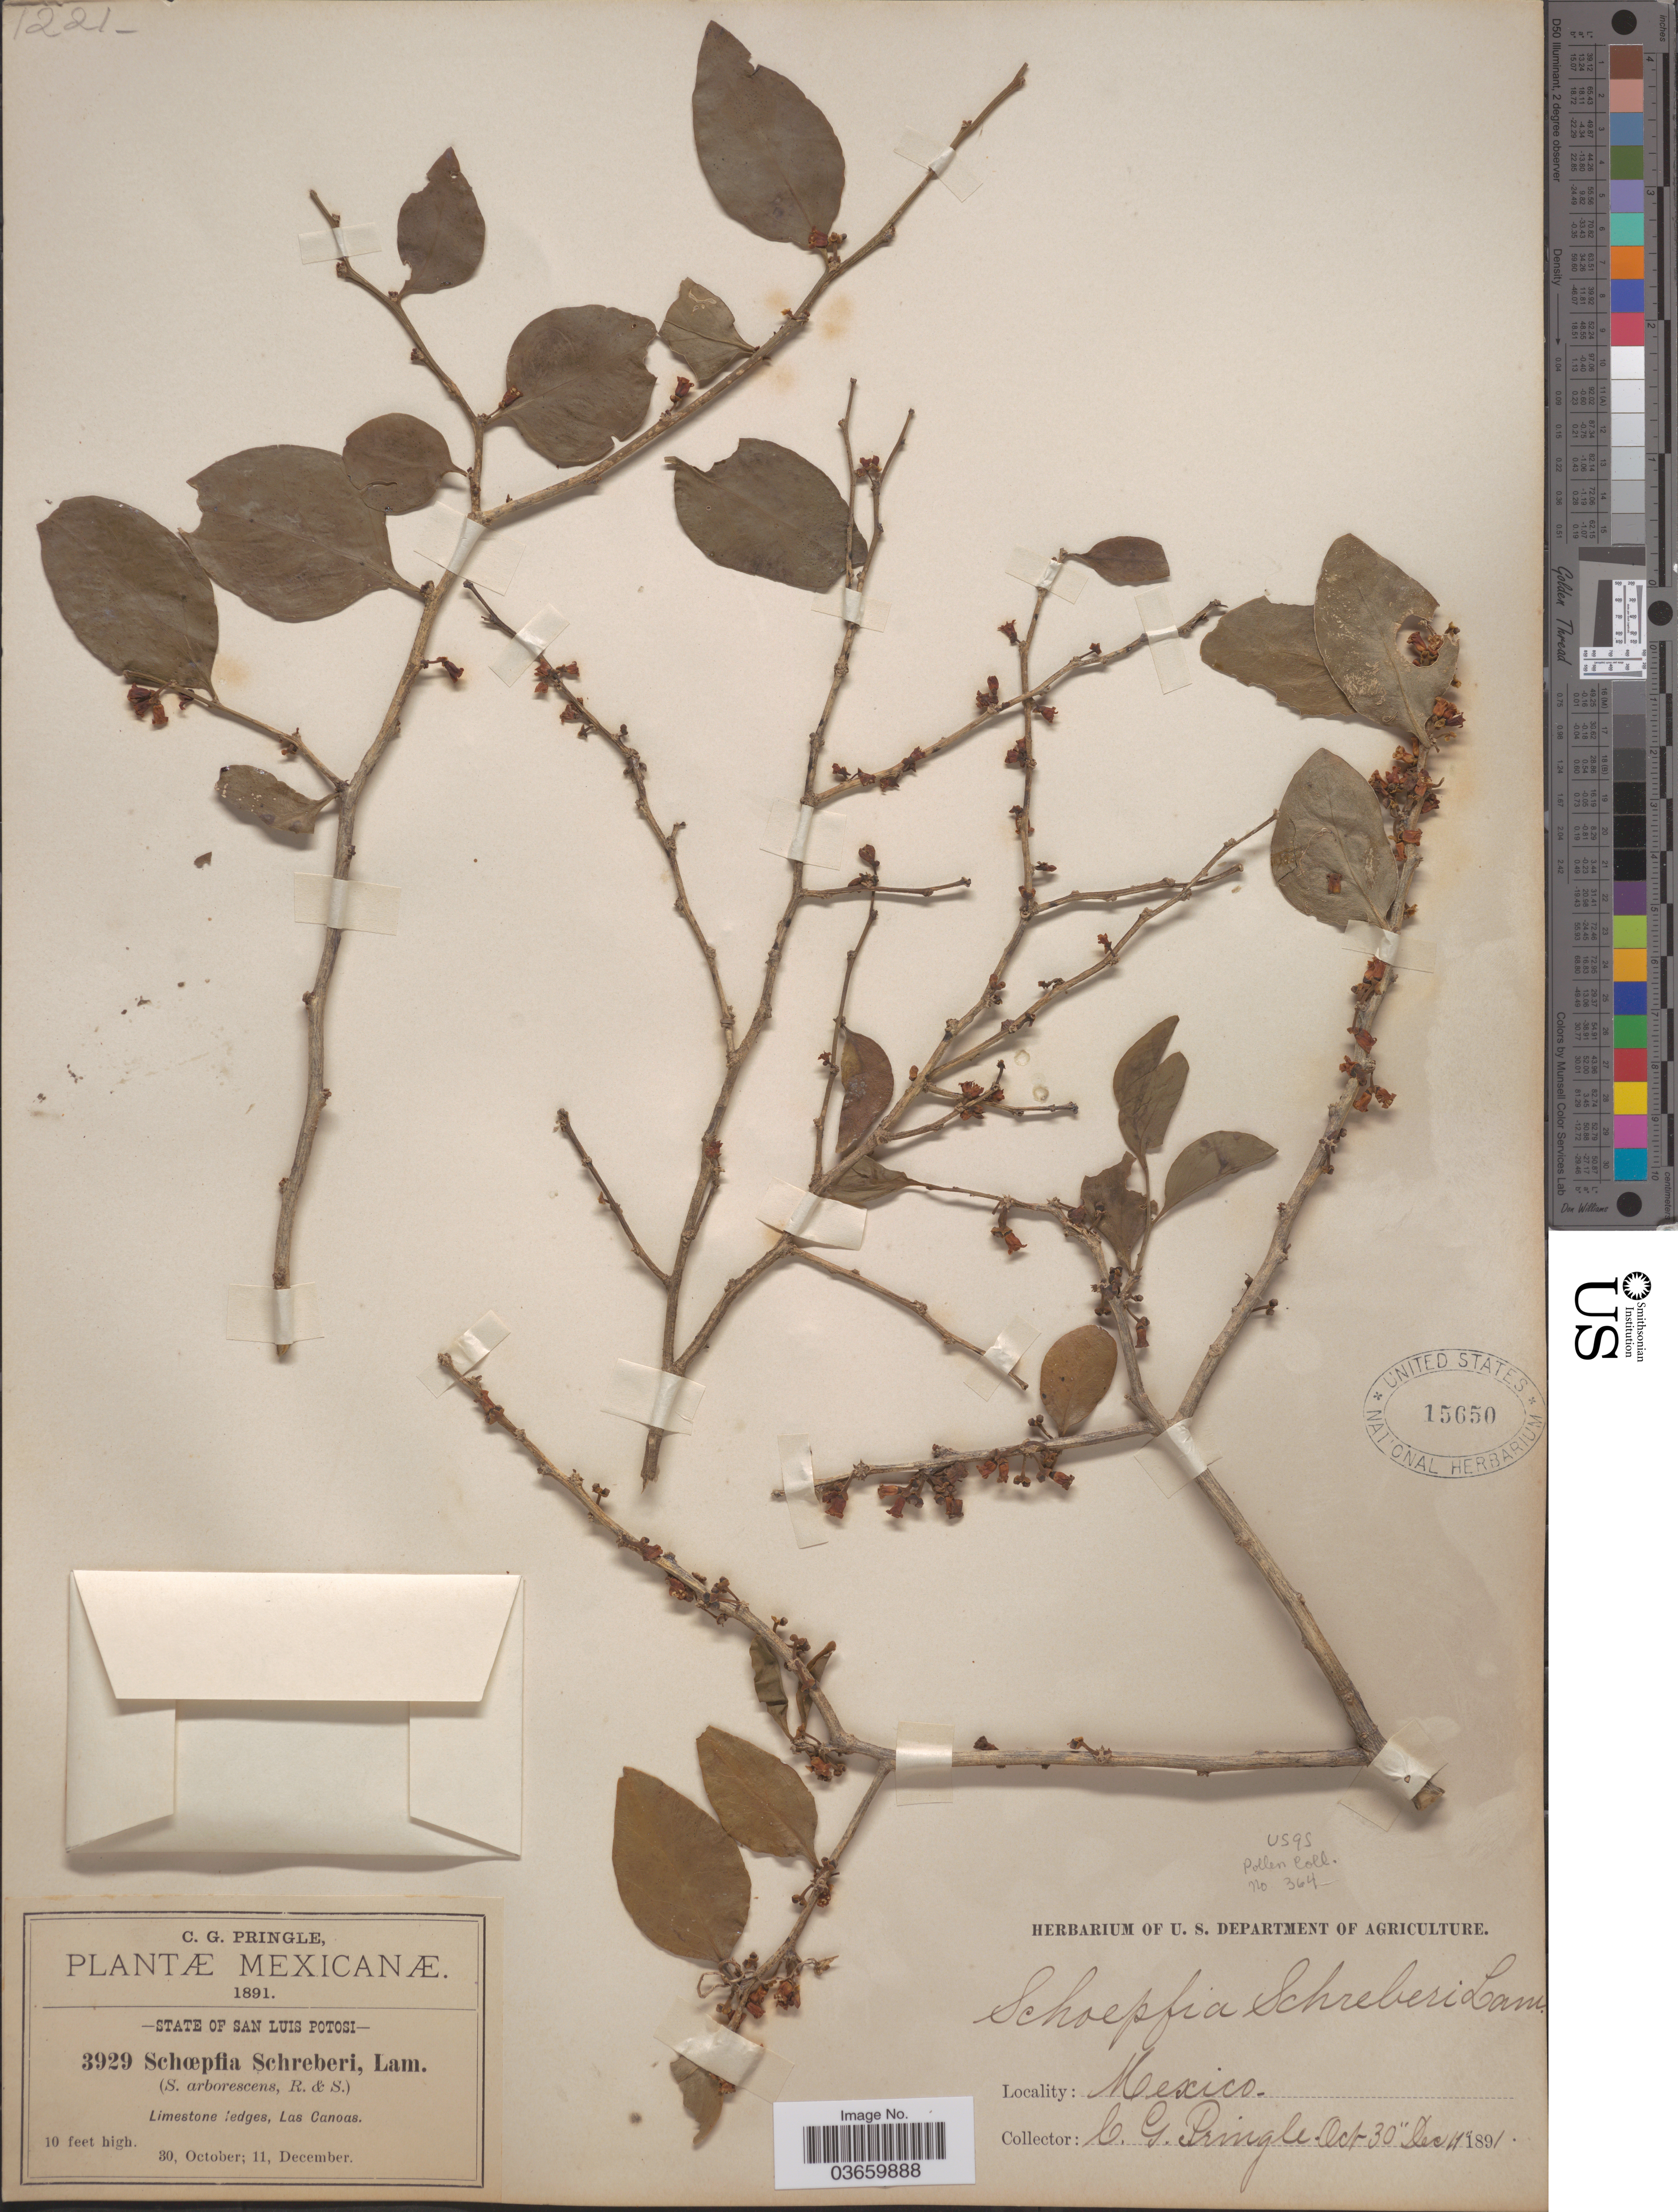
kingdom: Plantae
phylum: Tracheophyta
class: Magnoliopsida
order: Santalales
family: Schoepfiaceae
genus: Schoepfia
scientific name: Schoepfia schreberi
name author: J.F. Gmel.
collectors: C. G. Pringle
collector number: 3929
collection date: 1891-10-30/1891-12-11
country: Mexico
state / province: San Luis Potosí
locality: Limestone ledges, Las Canoas.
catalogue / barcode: US 15650